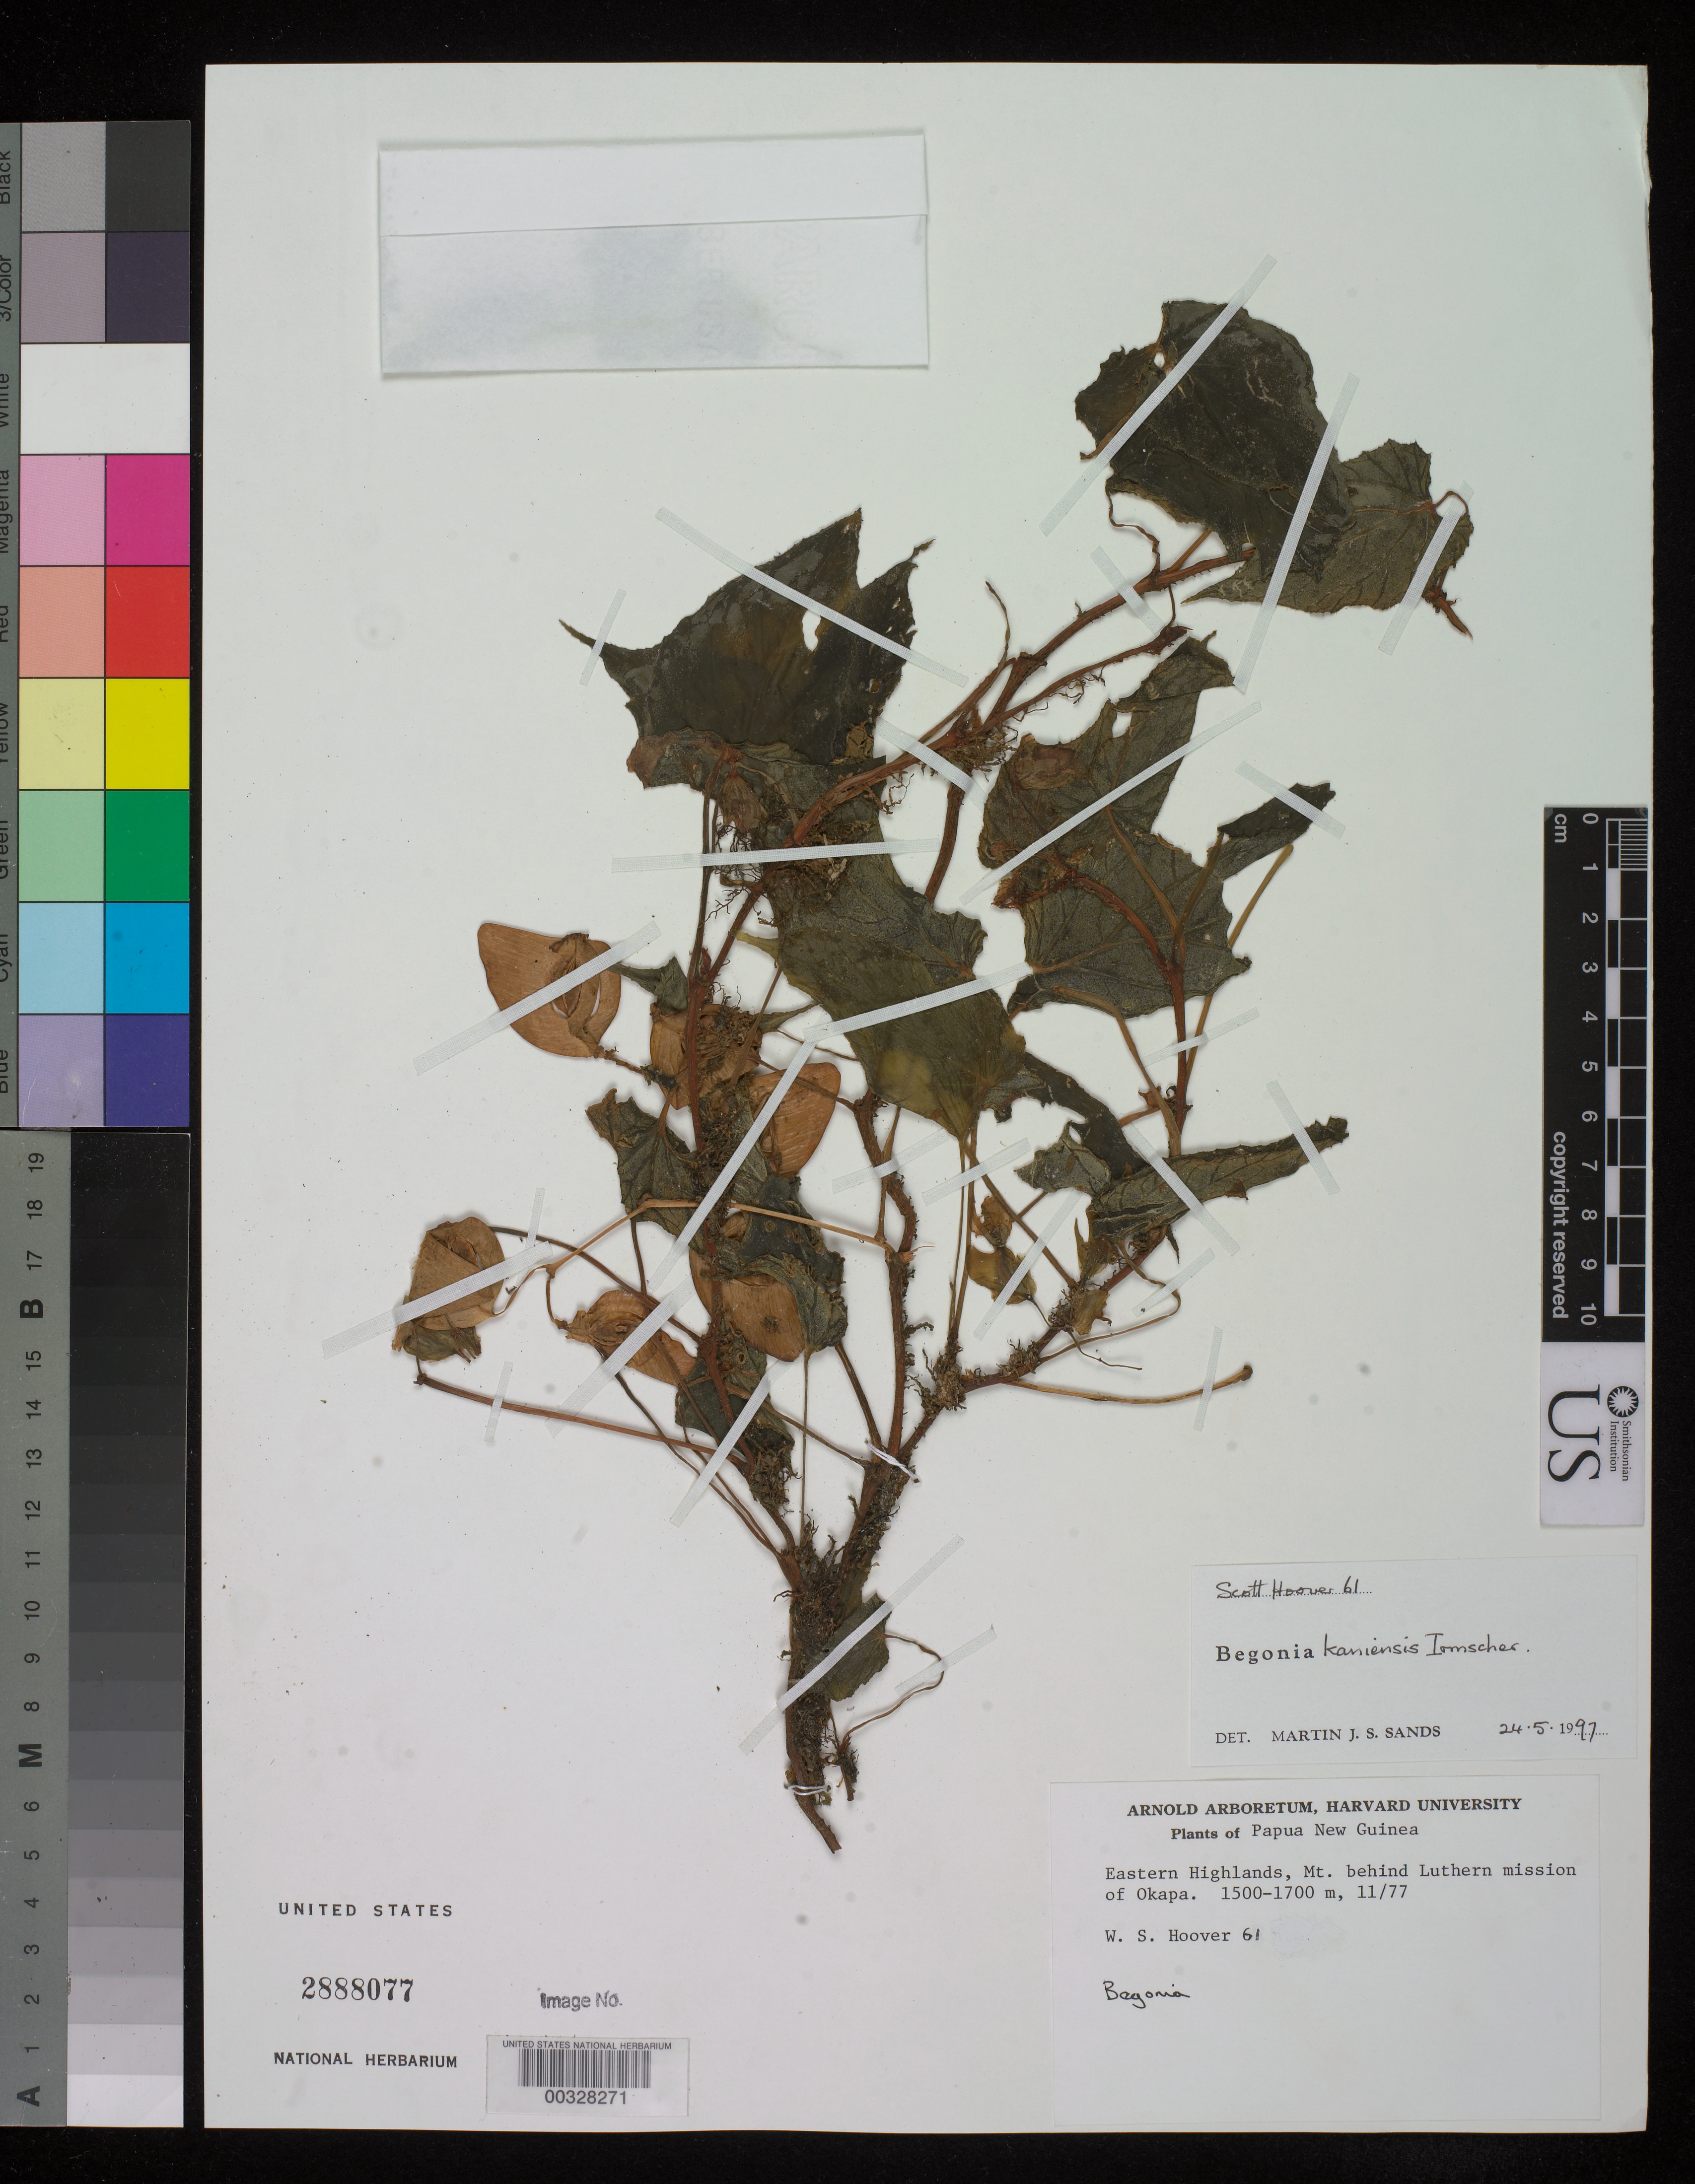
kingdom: Plantae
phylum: Tracheophyta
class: Magnoliopsida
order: Cucurbitales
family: Begoniaceae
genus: Begonia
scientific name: Begonia kaniensis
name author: Irmsch.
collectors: W. S. Hoover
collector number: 61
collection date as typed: Nov 1977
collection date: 1977-11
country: Papua New Guinea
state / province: Eastern Highlands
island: New Guinea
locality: Mt. behind luthern mission of okapa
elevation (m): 1500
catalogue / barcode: US 2888077